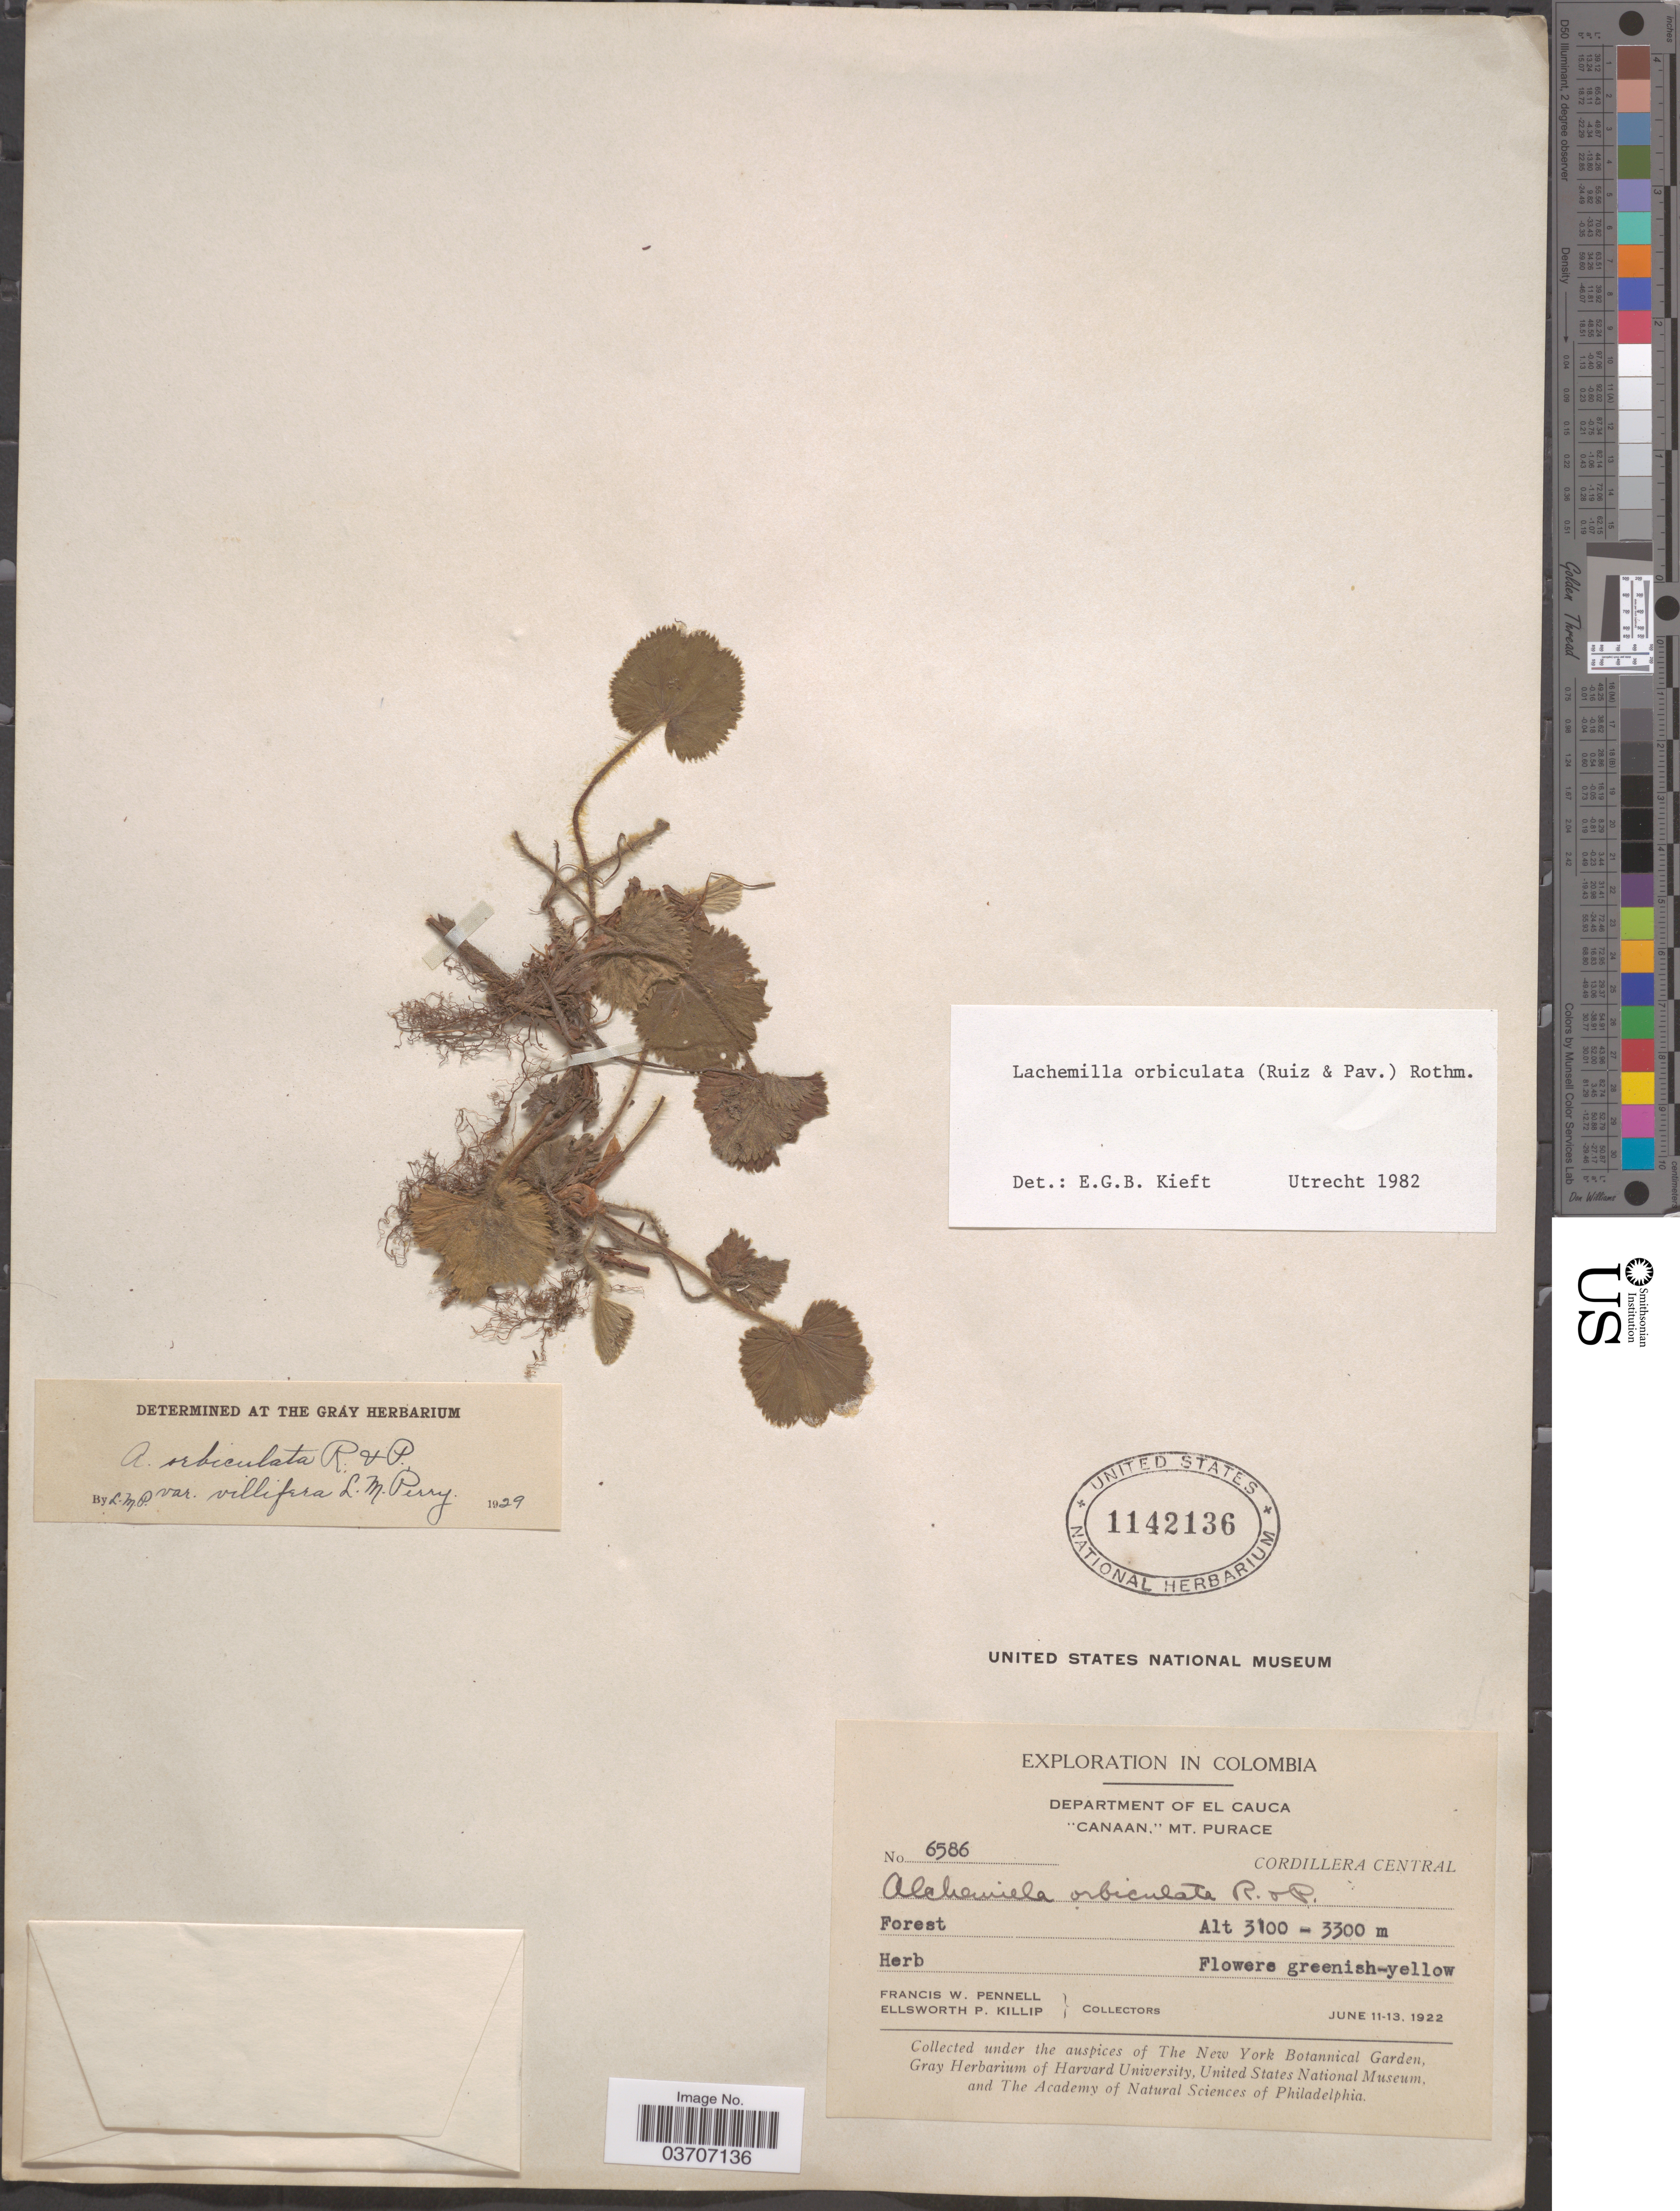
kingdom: Plantae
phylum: Tracheophyta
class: Magnoliopsida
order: Rosales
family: Rosaceae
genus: Lachemilla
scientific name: Lachemilla orbiculata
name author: (Ruiz & Pav.) Rydb.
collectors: F. W. Pennell & E. P. Killip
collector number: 6586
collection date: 1922-06-11/1922-06-13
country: Colombia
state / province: Cauca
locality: Department of El Cauca. "Canaan," Mt. Purace. Cordillera Central.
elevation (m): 3100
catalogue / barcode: US 1142136